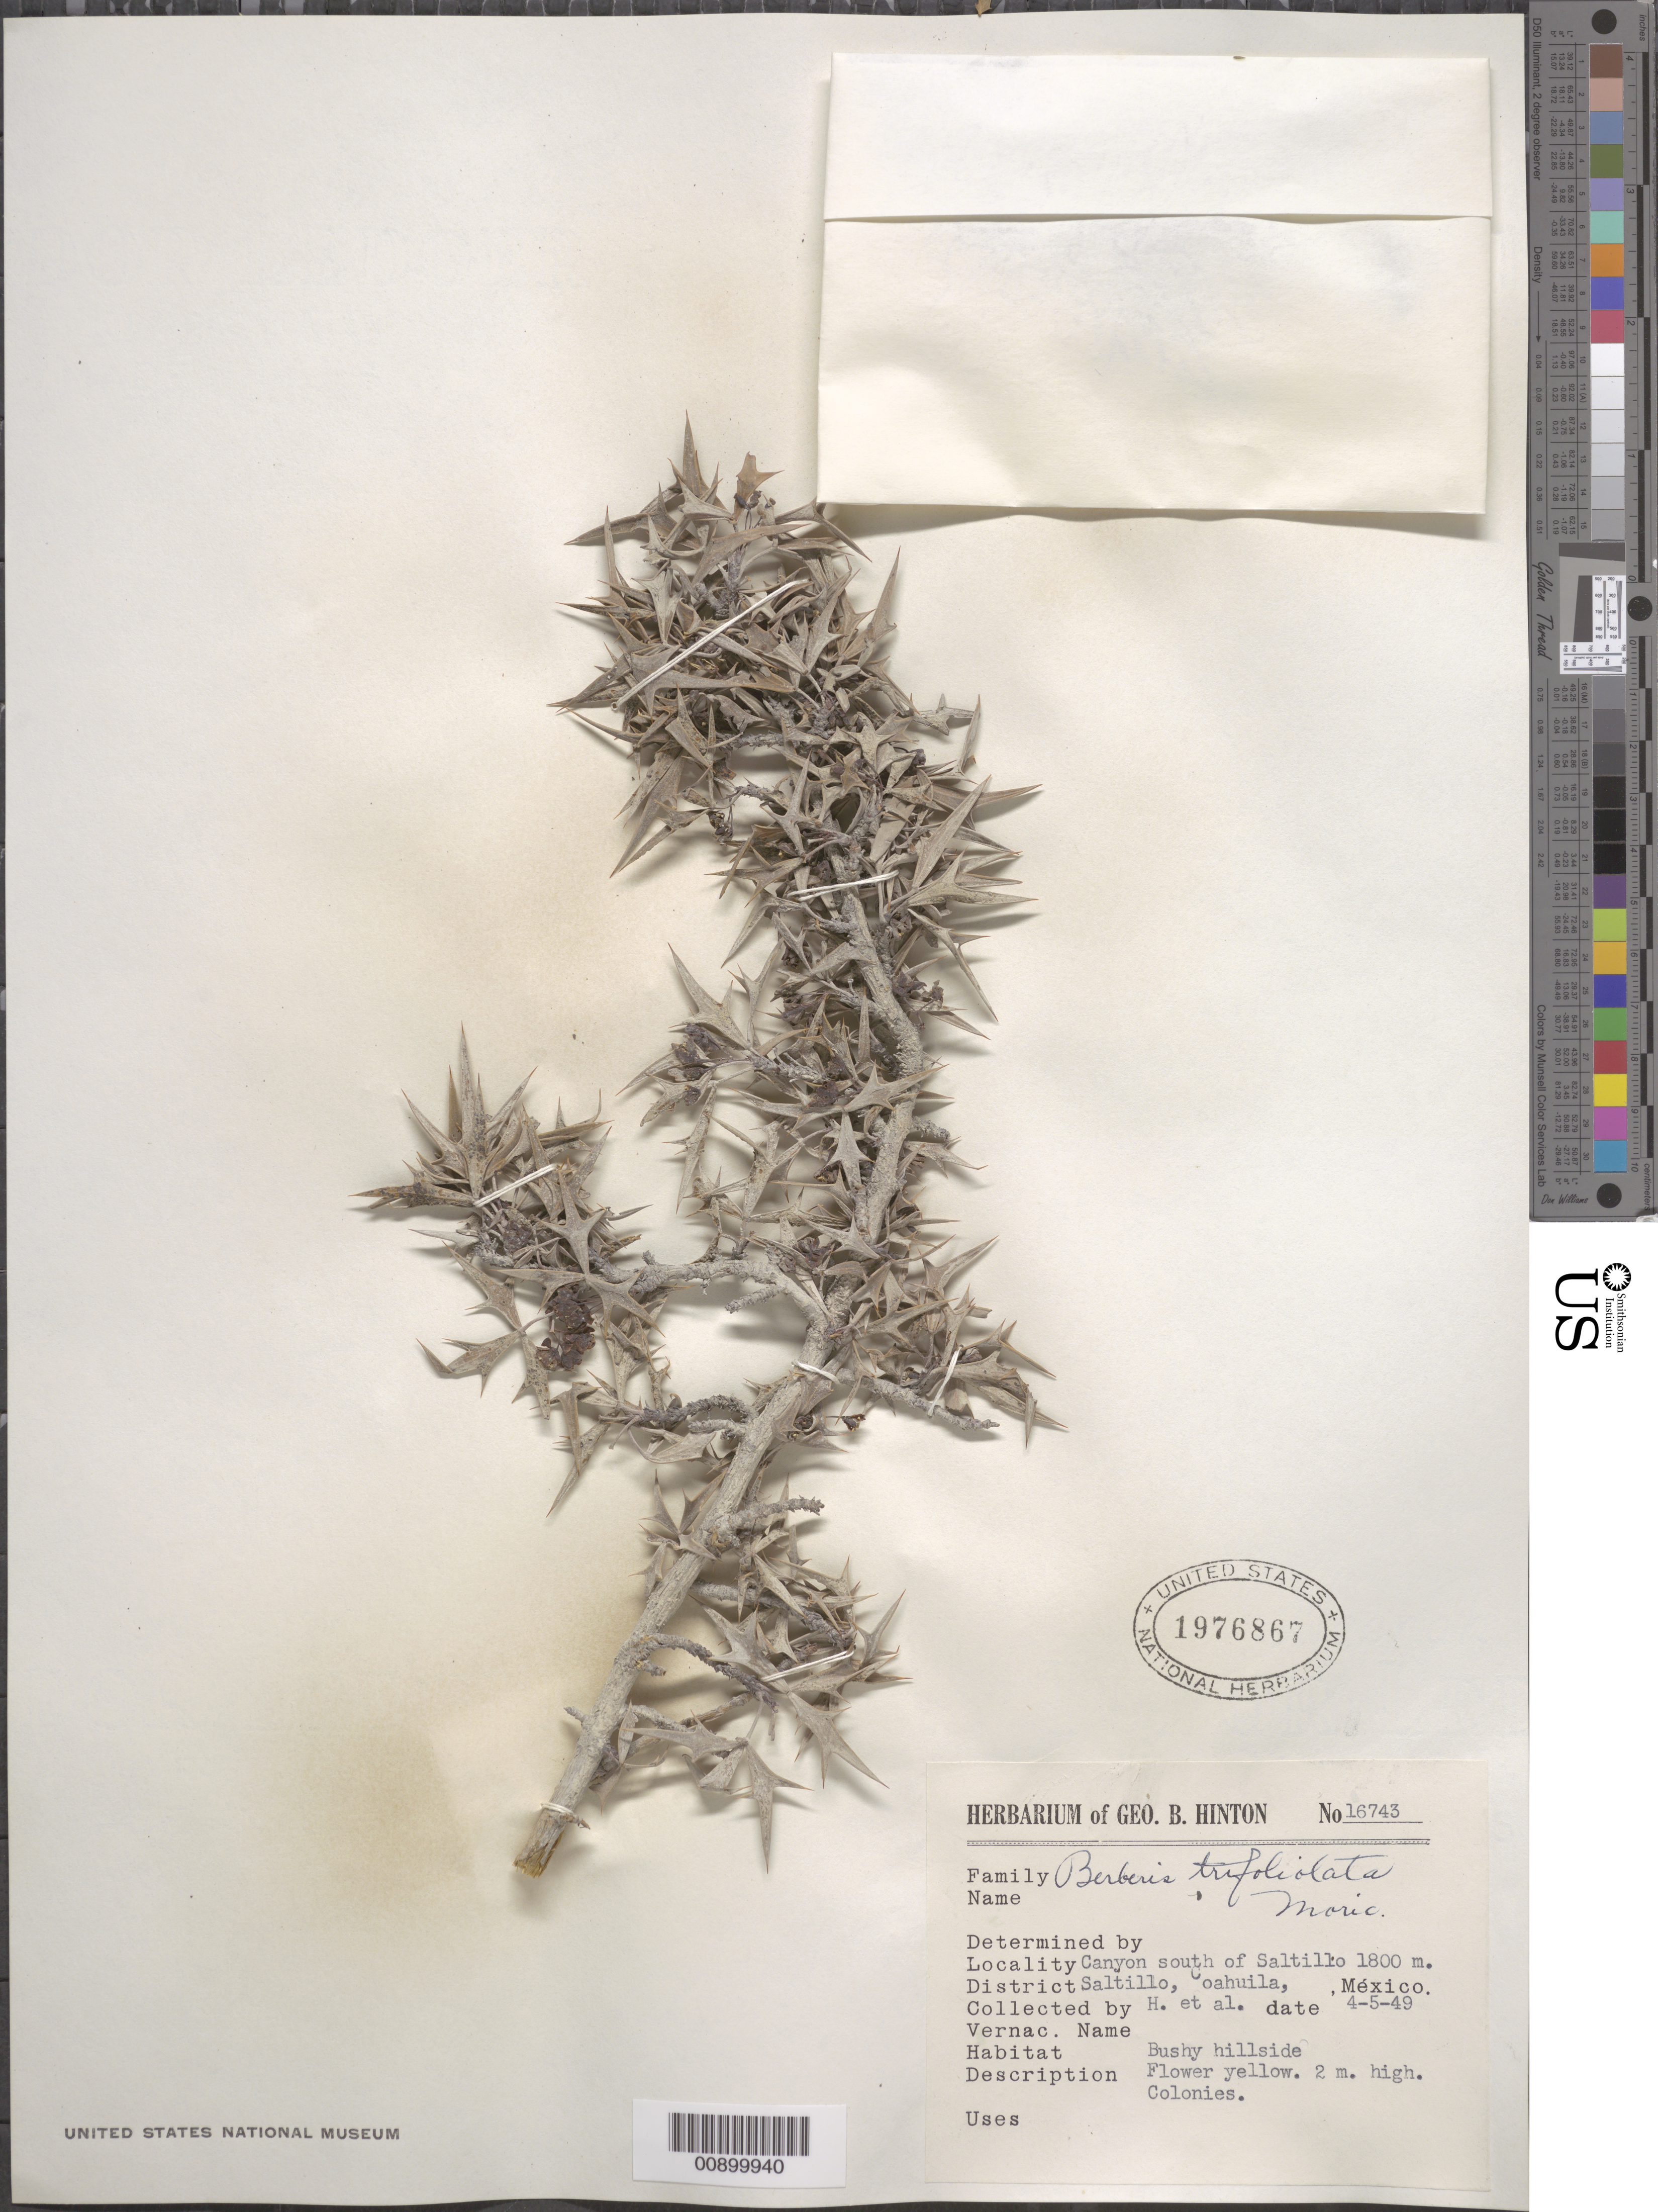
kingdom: Plantae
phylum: Tracheophyta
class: Magnoliopsida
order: Ranunculales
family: Berberidaceae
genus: Mahonia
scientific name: Mahonia trifoliolata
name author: (Monic.) Fedde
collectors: G. B. Hinton & et al.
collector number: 16743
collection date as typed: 05 Apr 1949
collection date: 1949-04-05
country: Mexico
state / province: Coahuila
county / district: Saltillo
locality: Canyon south of Saltillo, District Saltillo, Coahuila.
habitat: Bushy hillside.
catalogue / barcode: US 1976867